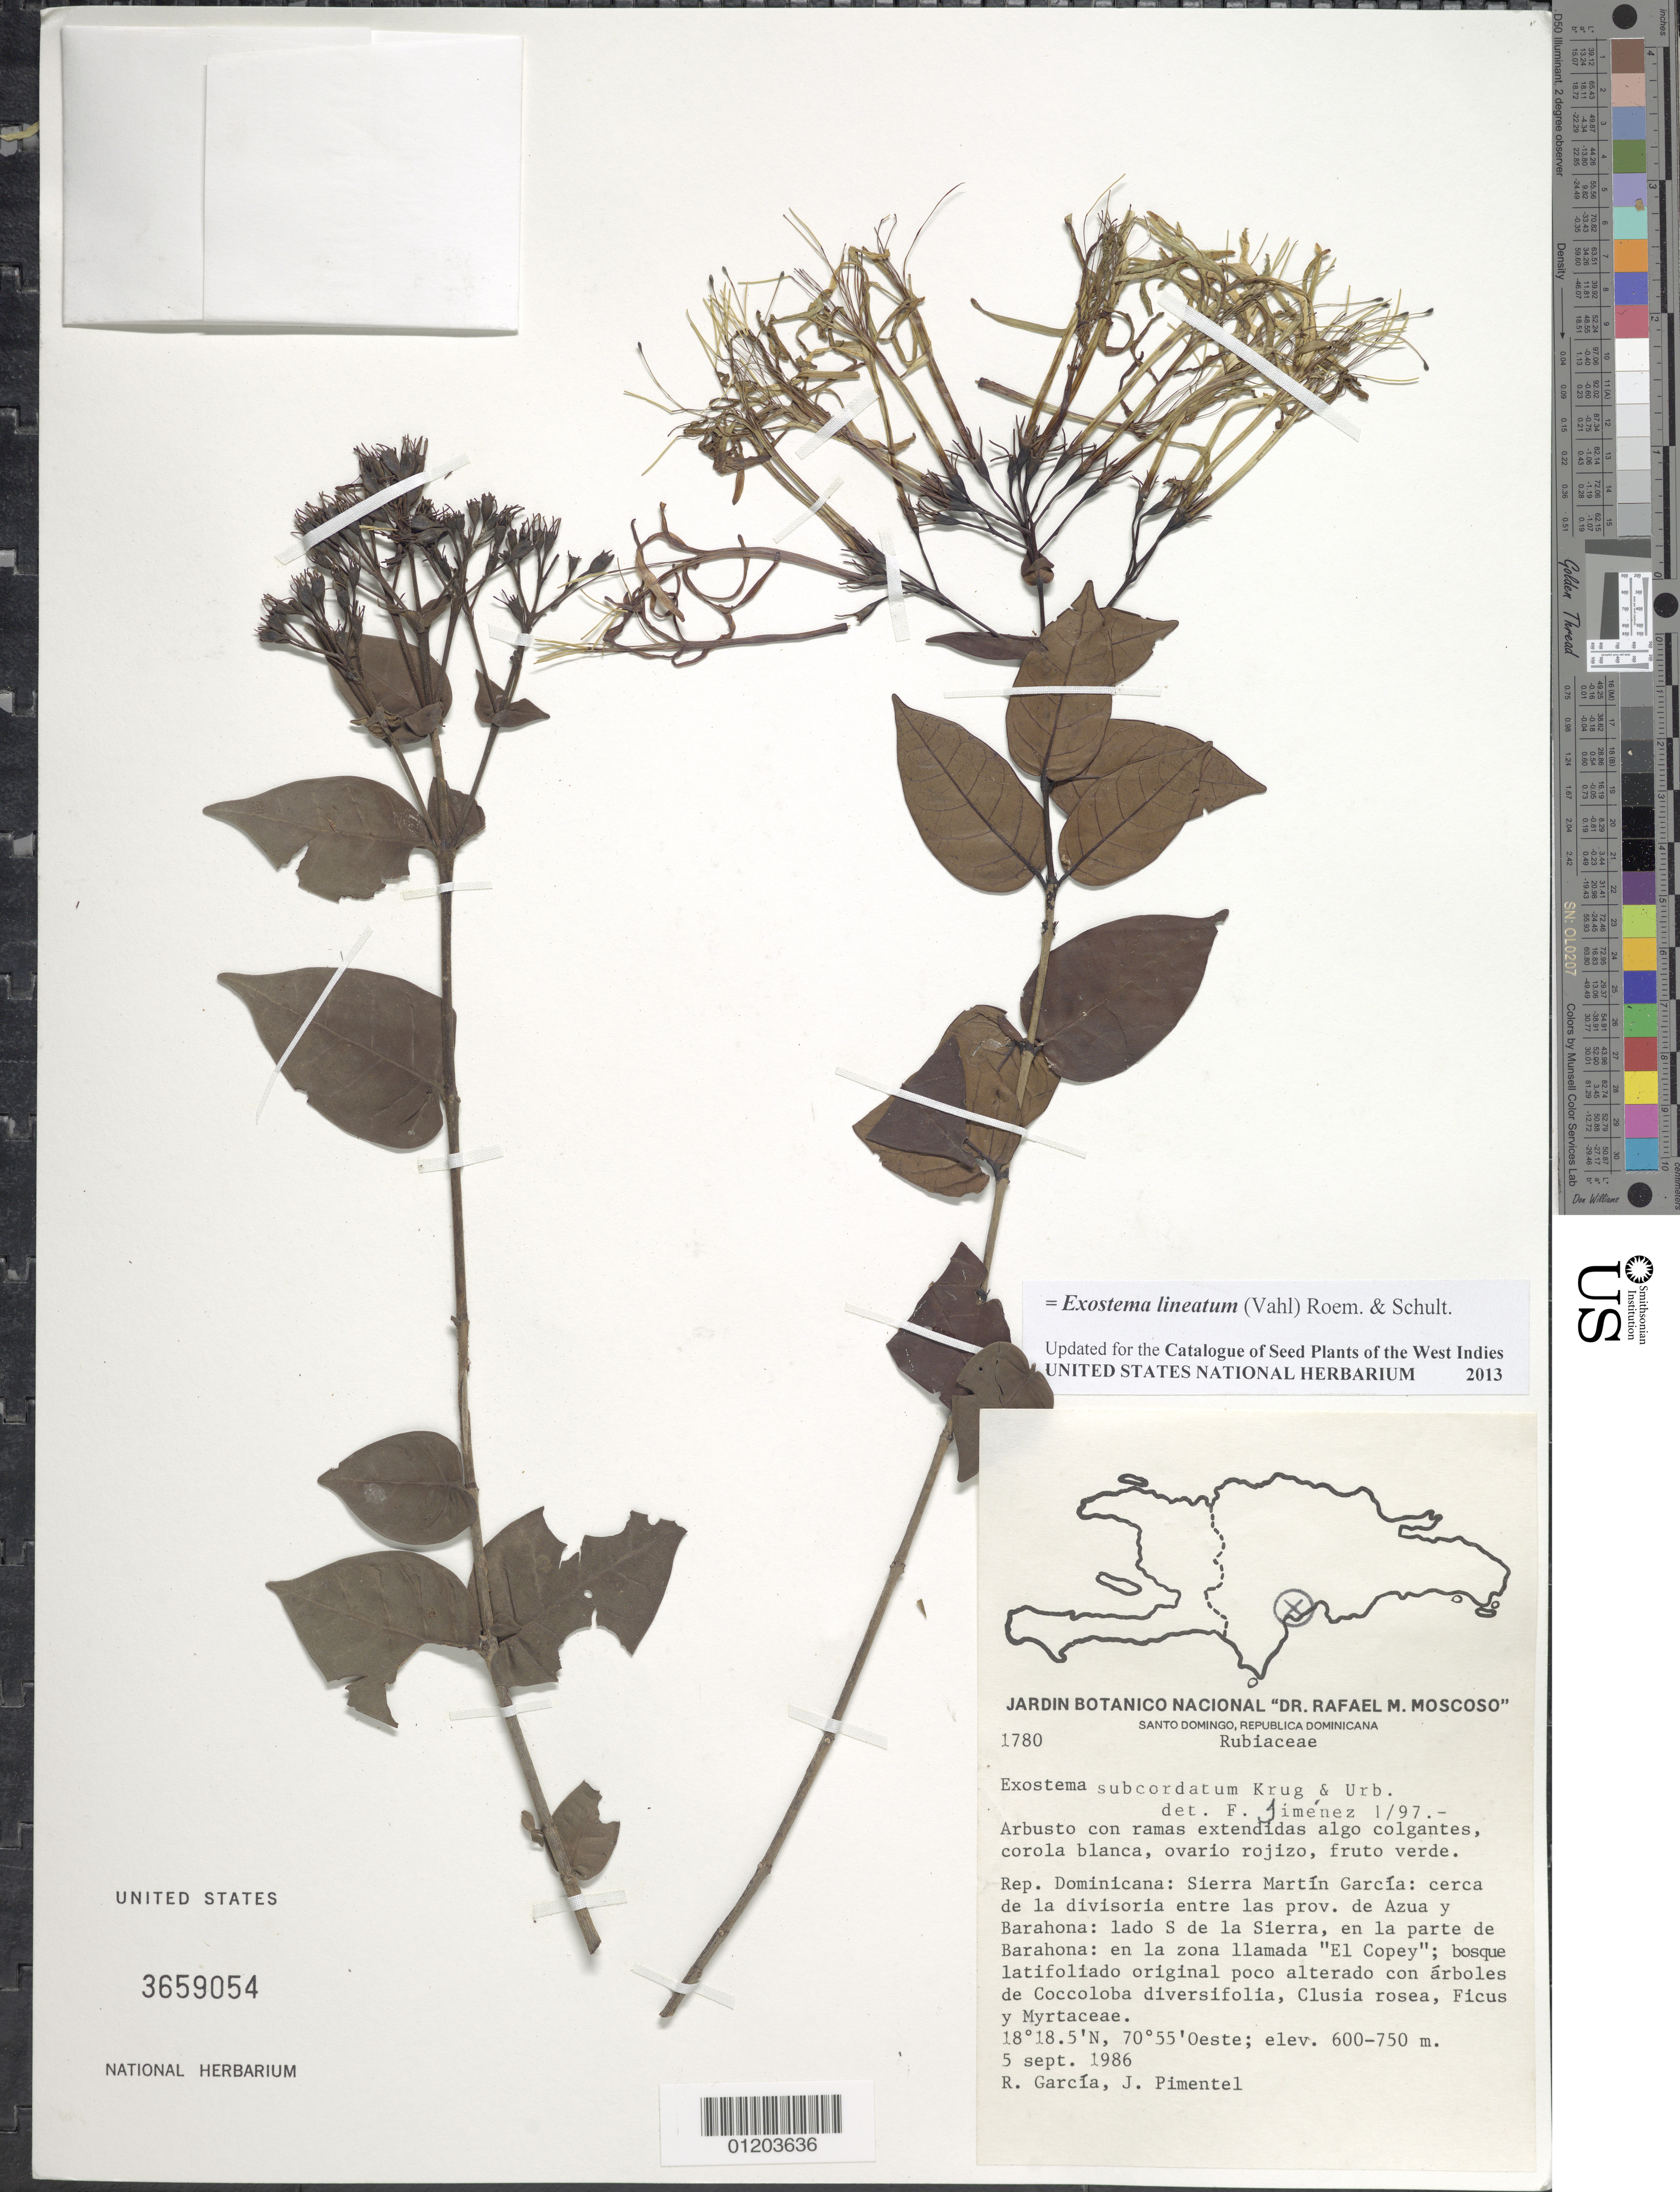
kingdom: Plantae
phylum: Tracheophyta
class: Magnoliopsida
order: Gentianales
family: Rubiaceae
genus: Exostema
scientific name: Exostema lineatum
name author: (Vahl) Roem. & Schult.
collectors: R. G. García & J. Pimentel Baez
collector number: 1780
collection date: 1986-09-05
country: Dominican Republic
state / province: Azua/Barahona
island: Hispaniola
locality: Sierra Martín; cerca de la divisoria entre las prov. Azua y Barahona; lado S de la Sierra, en la parte de Barahona; en la zona llamada "El Copey".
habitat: Bosque latifoliado original poco alterado con árboles de Coccoloba diversifolia, Clusia rosea, Ficus y Myrtaceae.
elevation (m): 600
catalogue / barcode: US 3659054